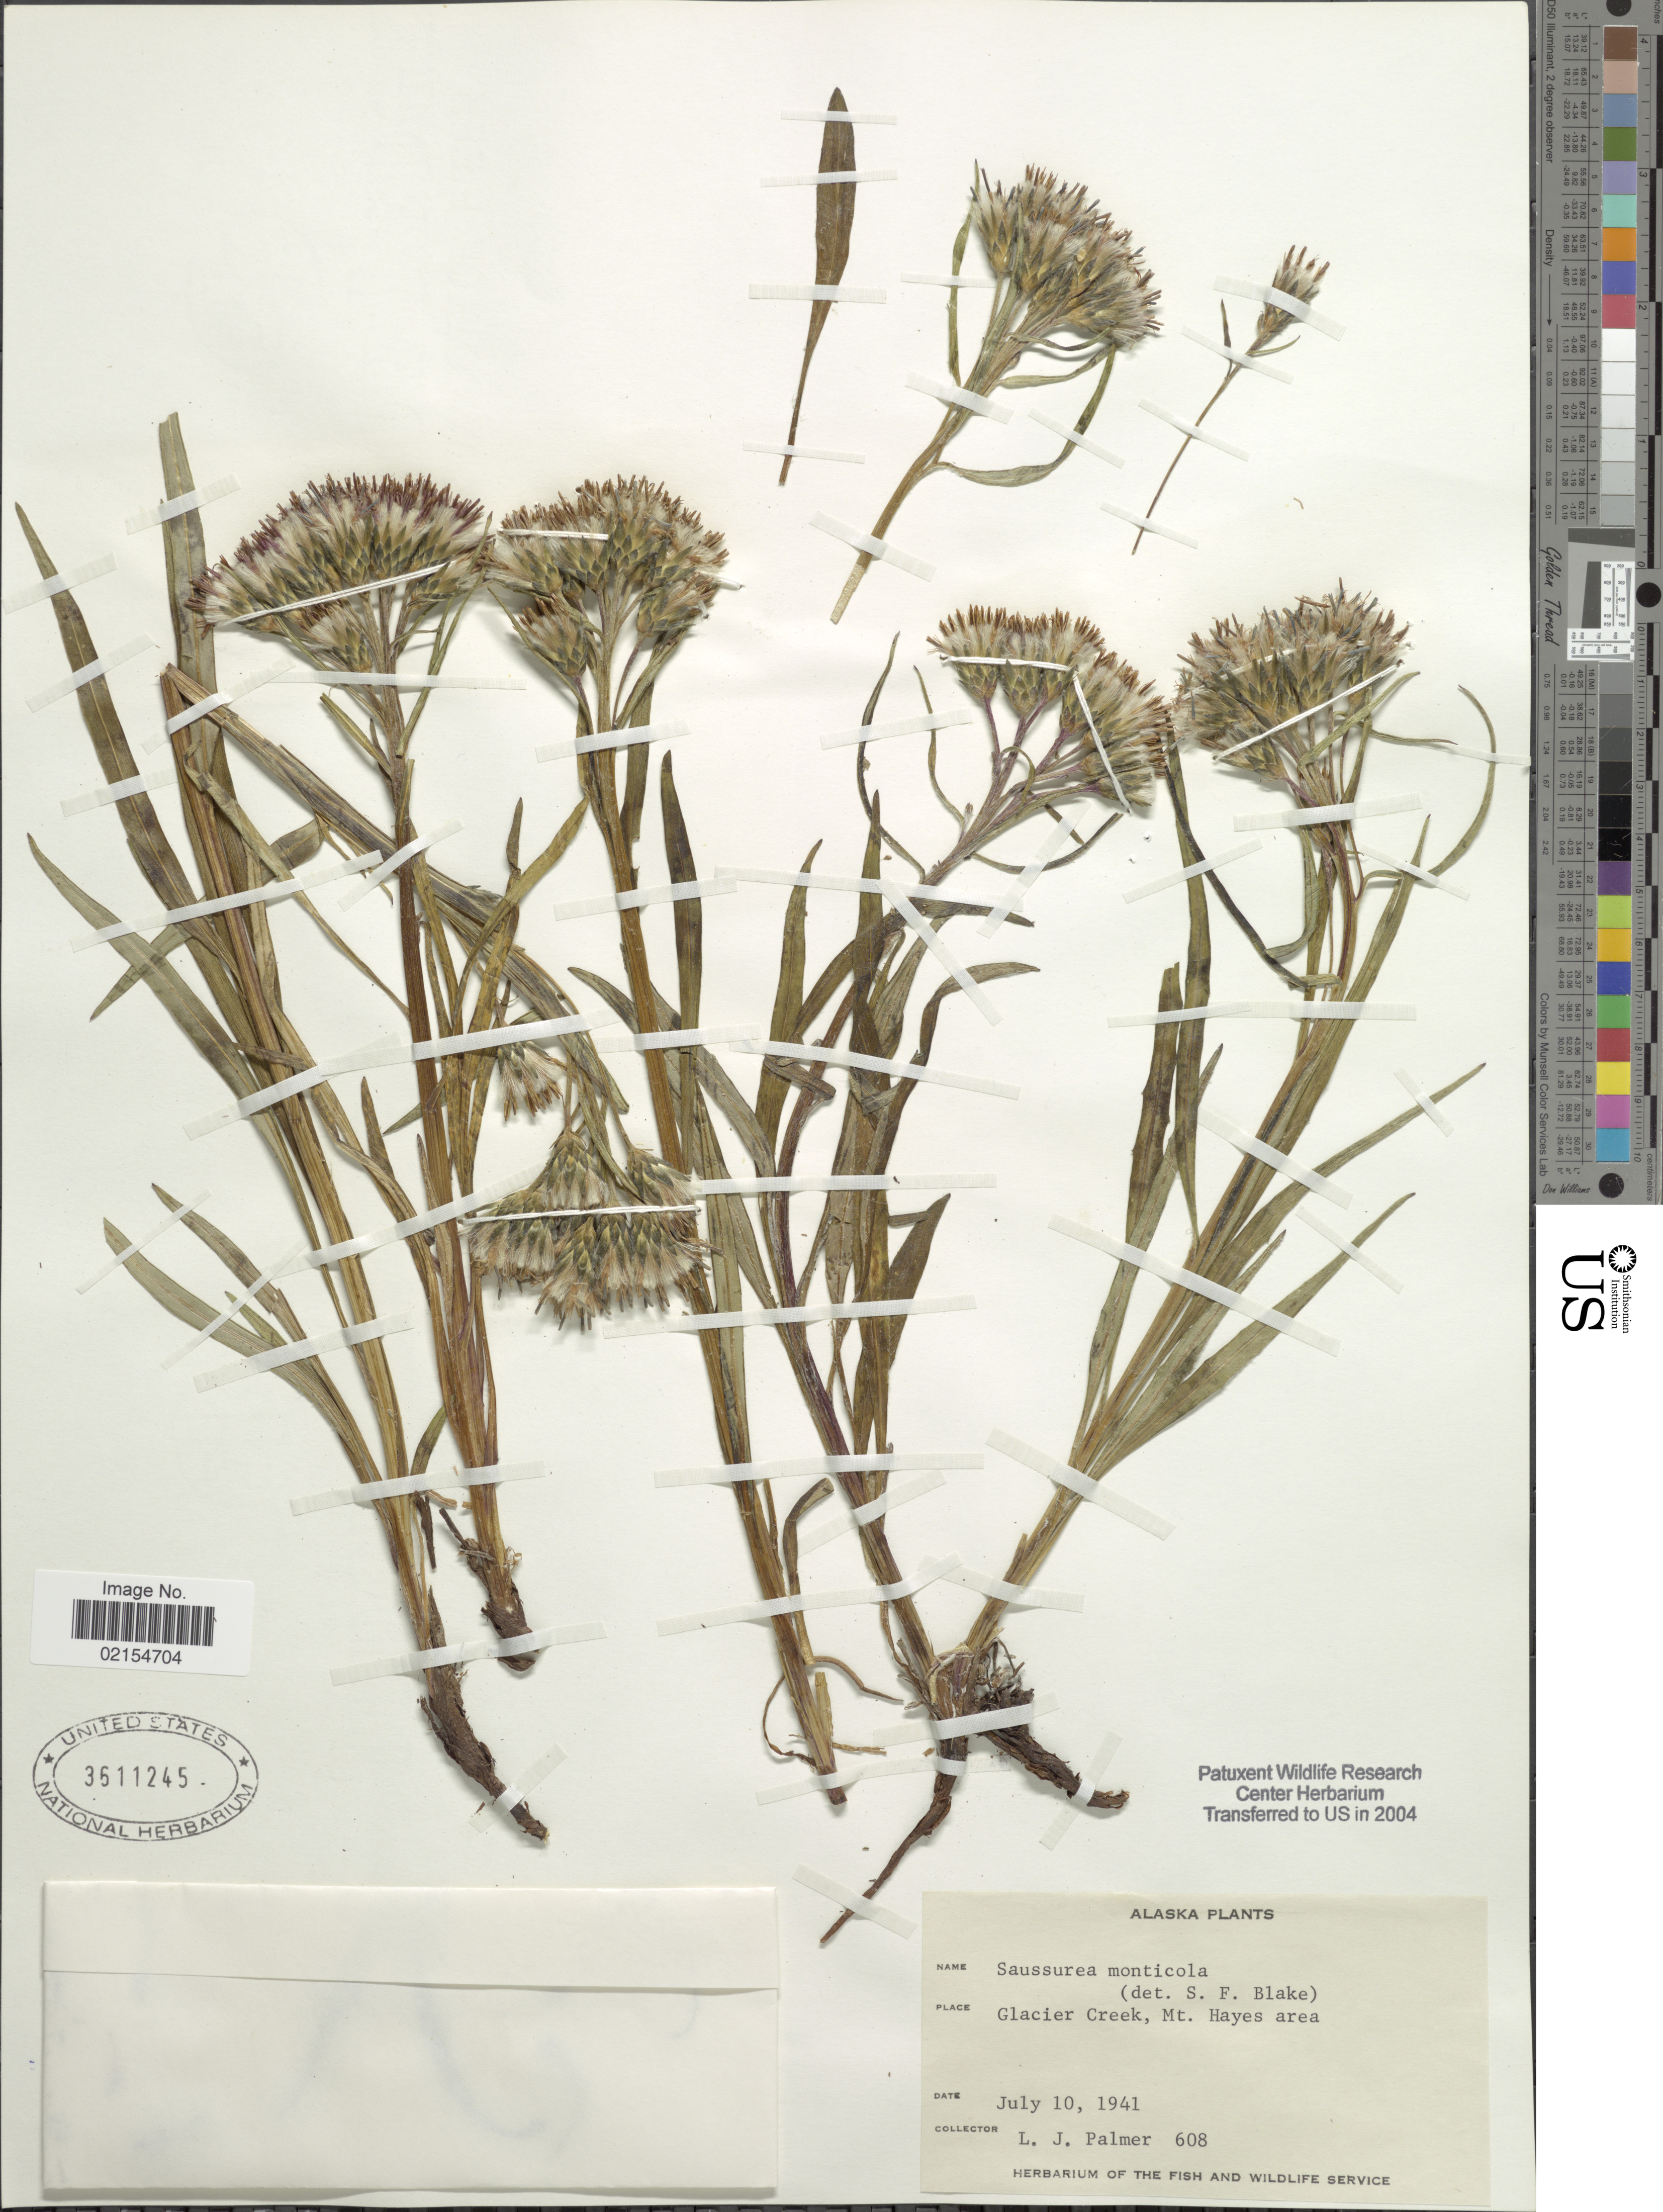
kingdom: Plantae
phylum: Tracheophyta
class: Magnoliopsida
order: Asterales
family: Asteraceae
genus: Saussurea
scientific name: Saussurea angustifolia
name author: (L.) DC.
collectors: L. J. Palmer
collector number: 608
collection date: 1941-07-10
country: United States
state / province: Alaska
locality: Glacier Creek, Mt. Hayes area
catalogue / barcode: US 3611245